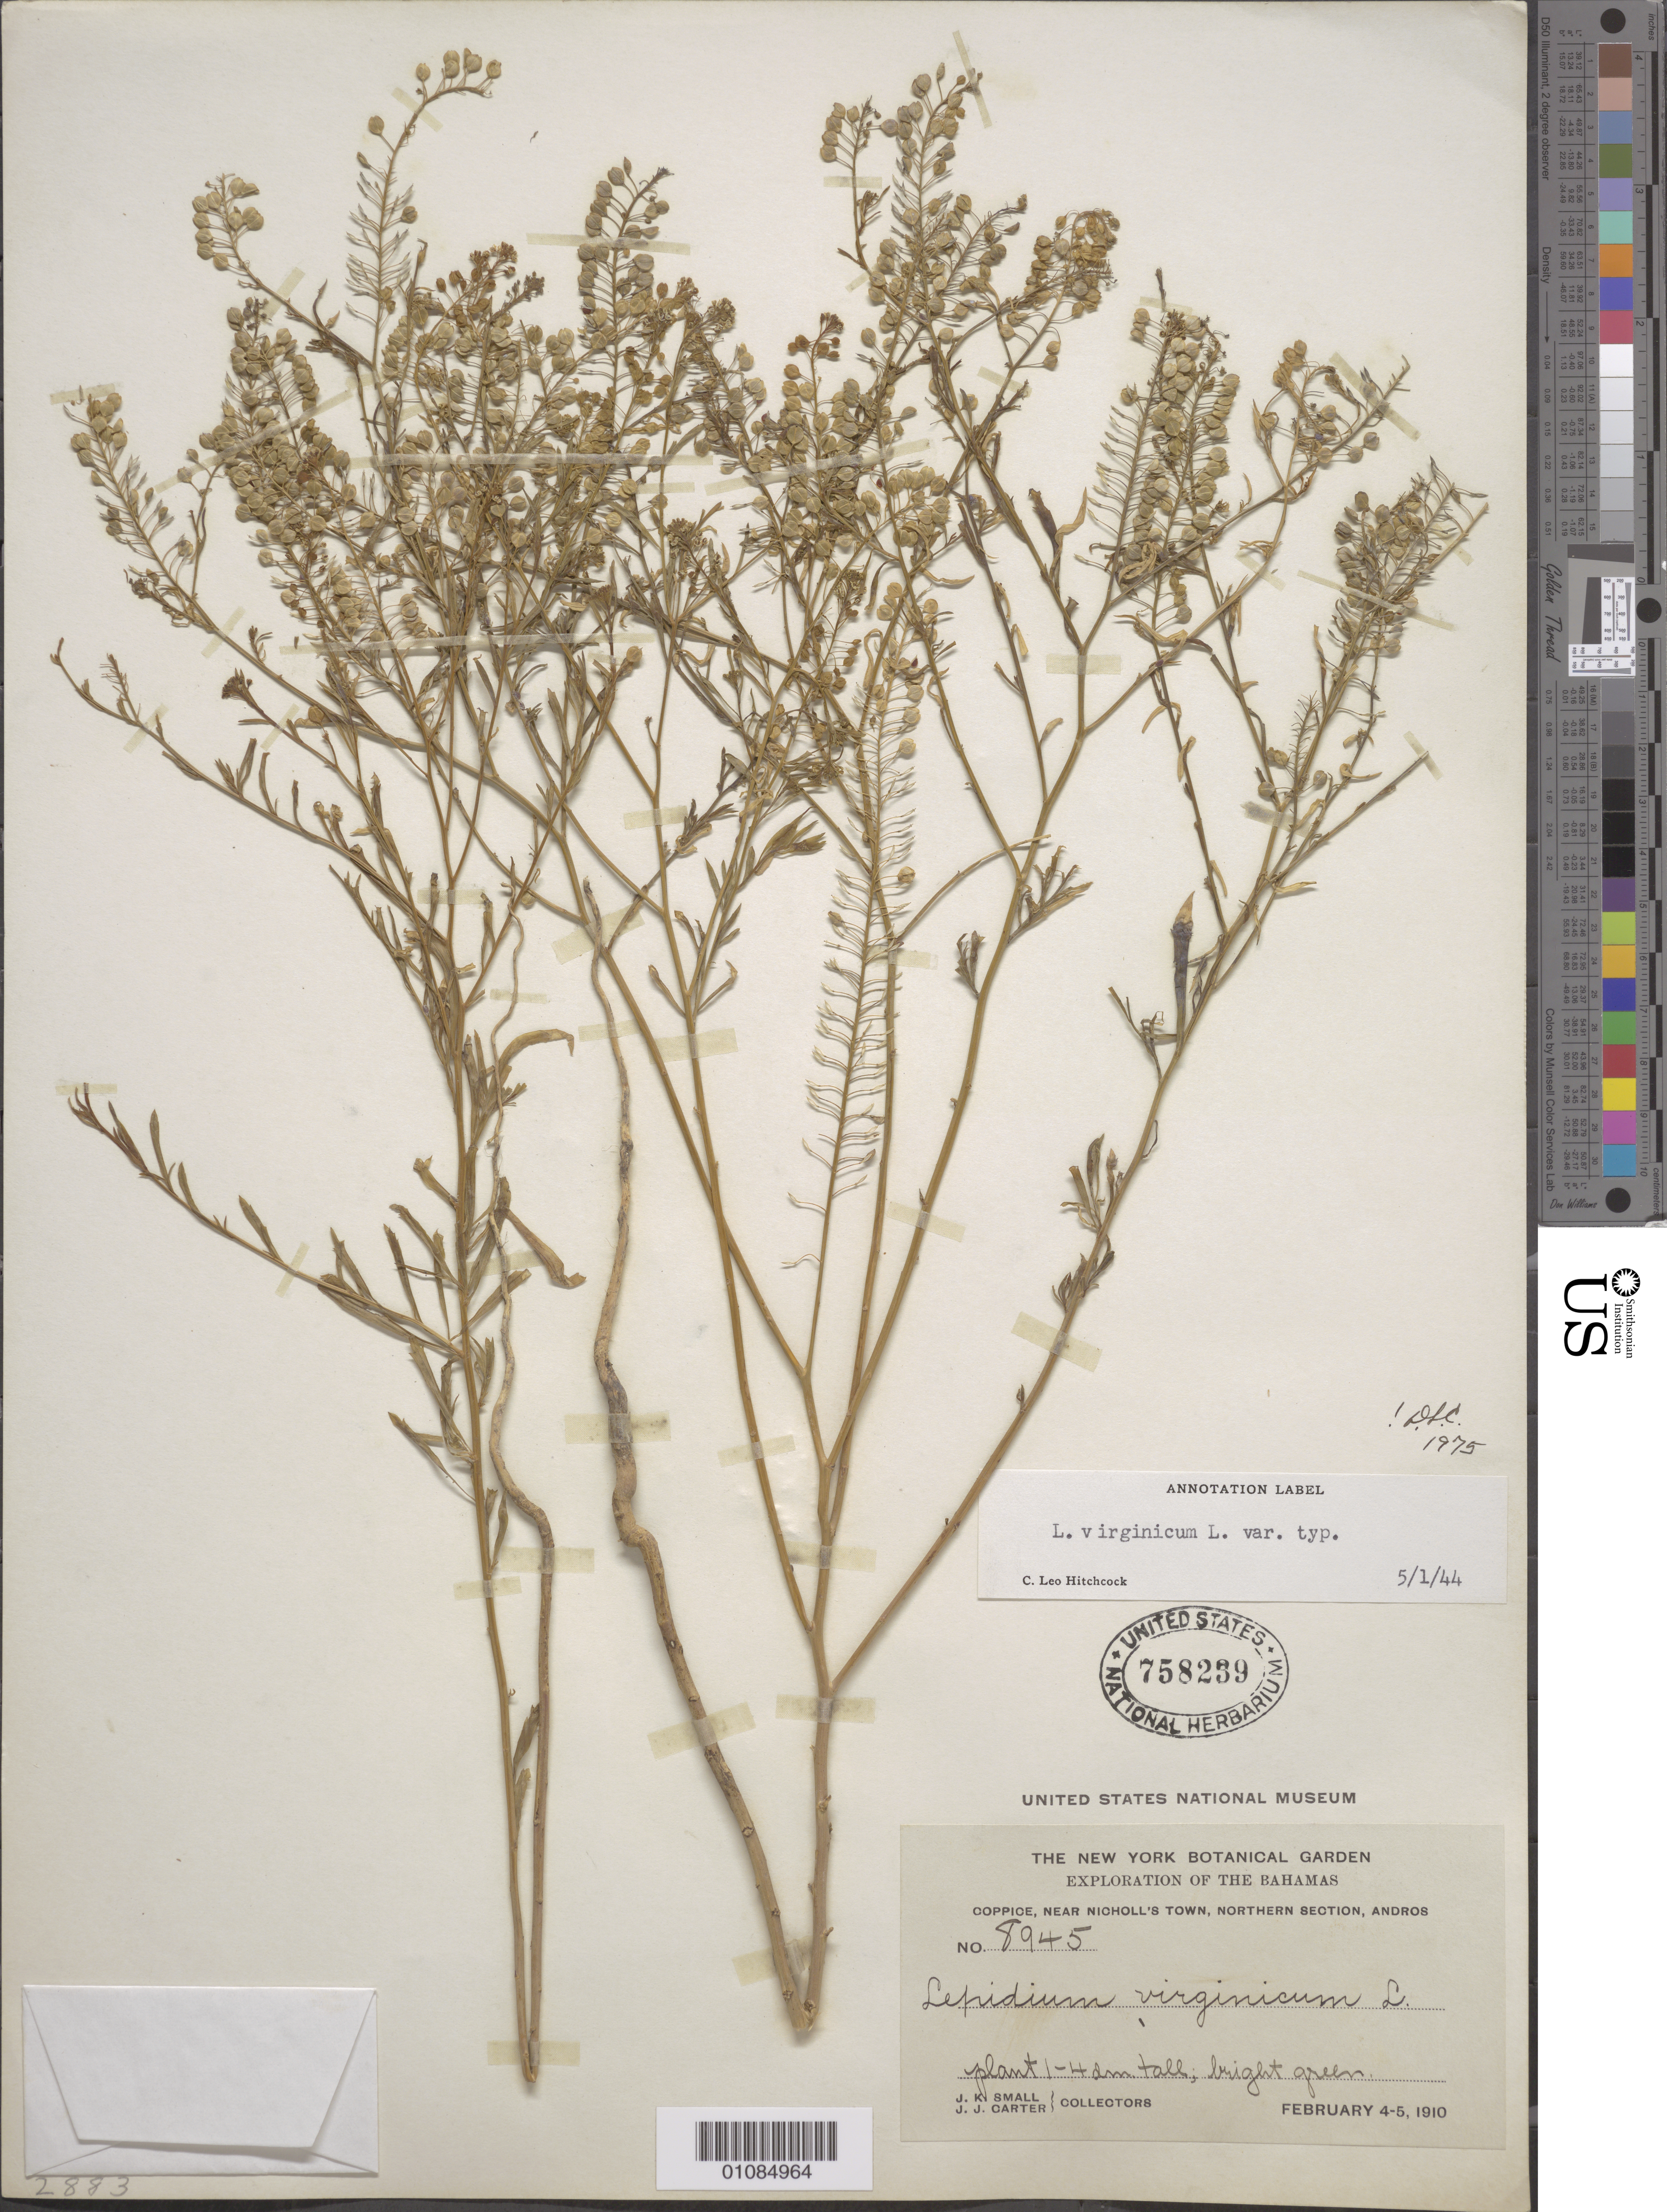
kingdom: Plantae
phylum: Tracheophyta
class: Magnoliopsida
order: Brassicales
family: Brassicaceae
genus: Lepidium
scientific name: Lepidium virginicum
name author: L.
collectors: J. K. Small & J. J. Carter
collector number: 8945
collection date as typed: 04 Feb 1910 to 05 Feb 1910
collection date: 1910-02-04/1910-02-05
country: Bahamas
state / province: North Andros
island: Andros I.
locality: Coppice, near Nicholl's Town, Northern Section, Andros.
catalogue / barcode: US 758239